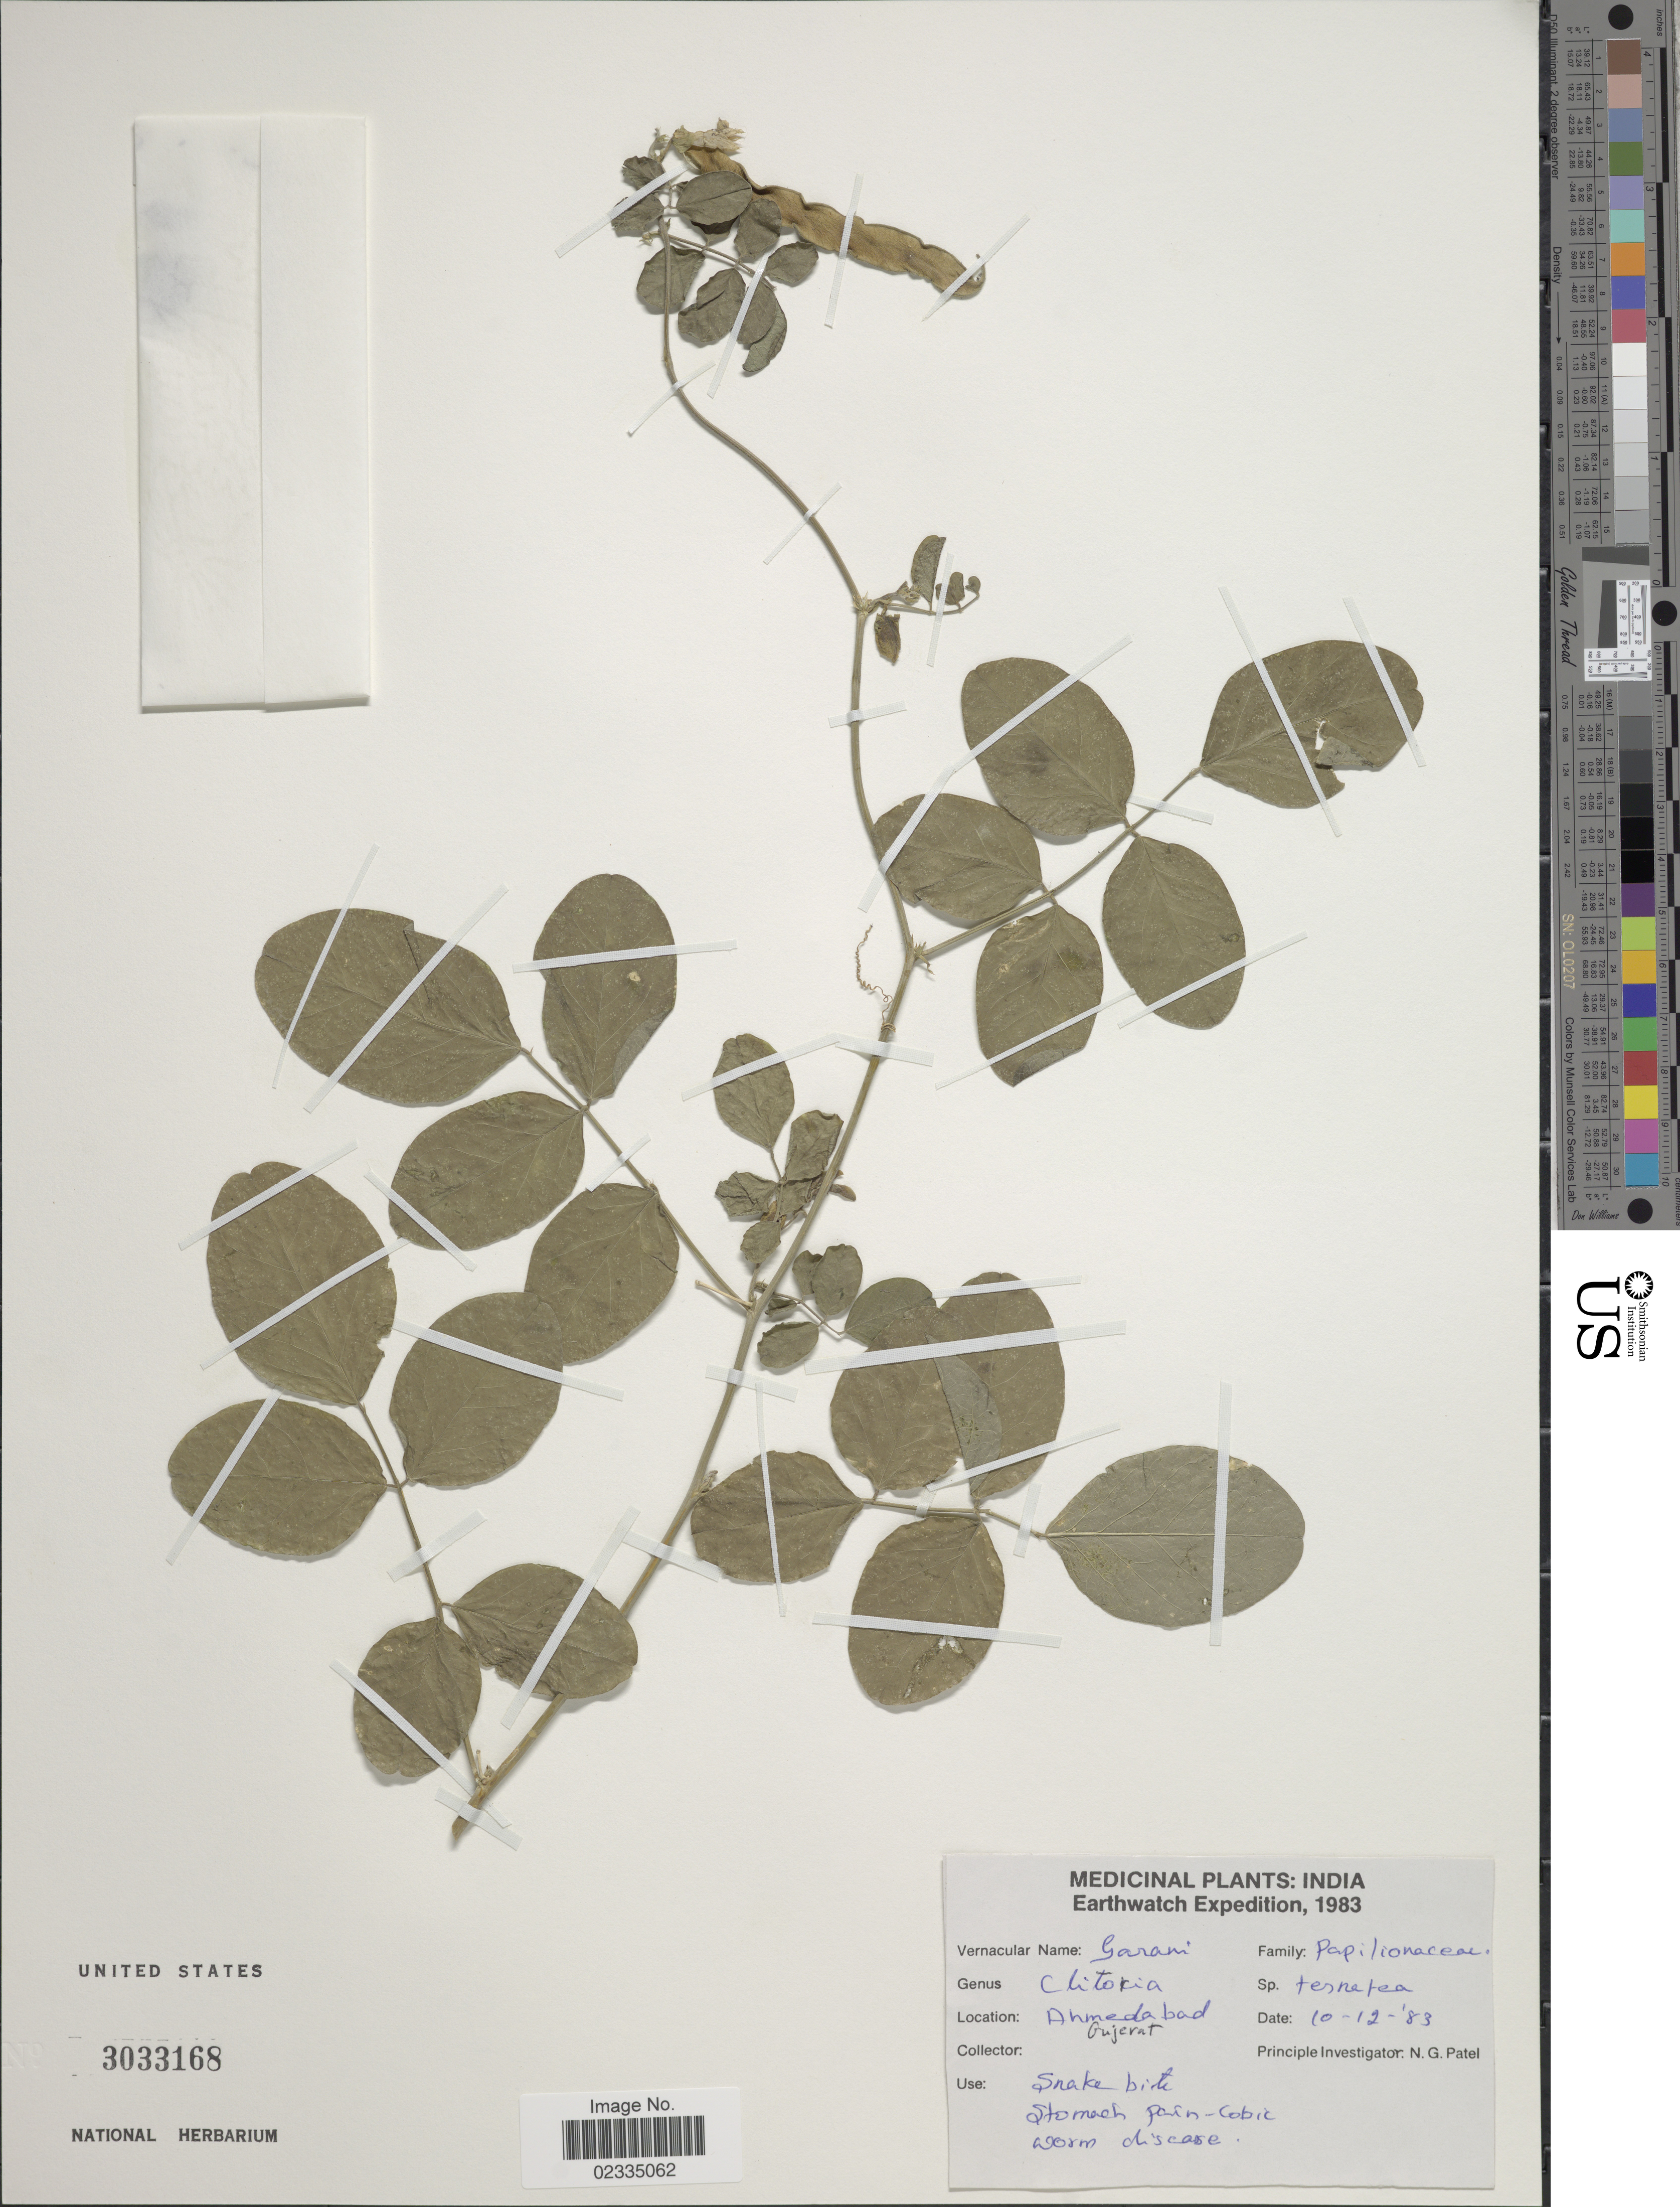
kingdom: Plantae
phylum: Tracheophyta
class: Magnoliopsida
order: Fabales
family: Fabaceae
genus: Clitoria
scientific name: Clitoria ternatea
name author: L.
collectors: N. Patel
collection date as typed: Transcribed d/m/y: 10/12/83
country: India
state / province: Gujarat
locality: Earthwatch, Ahmedabad, Gujarat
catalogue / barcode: US 3033168